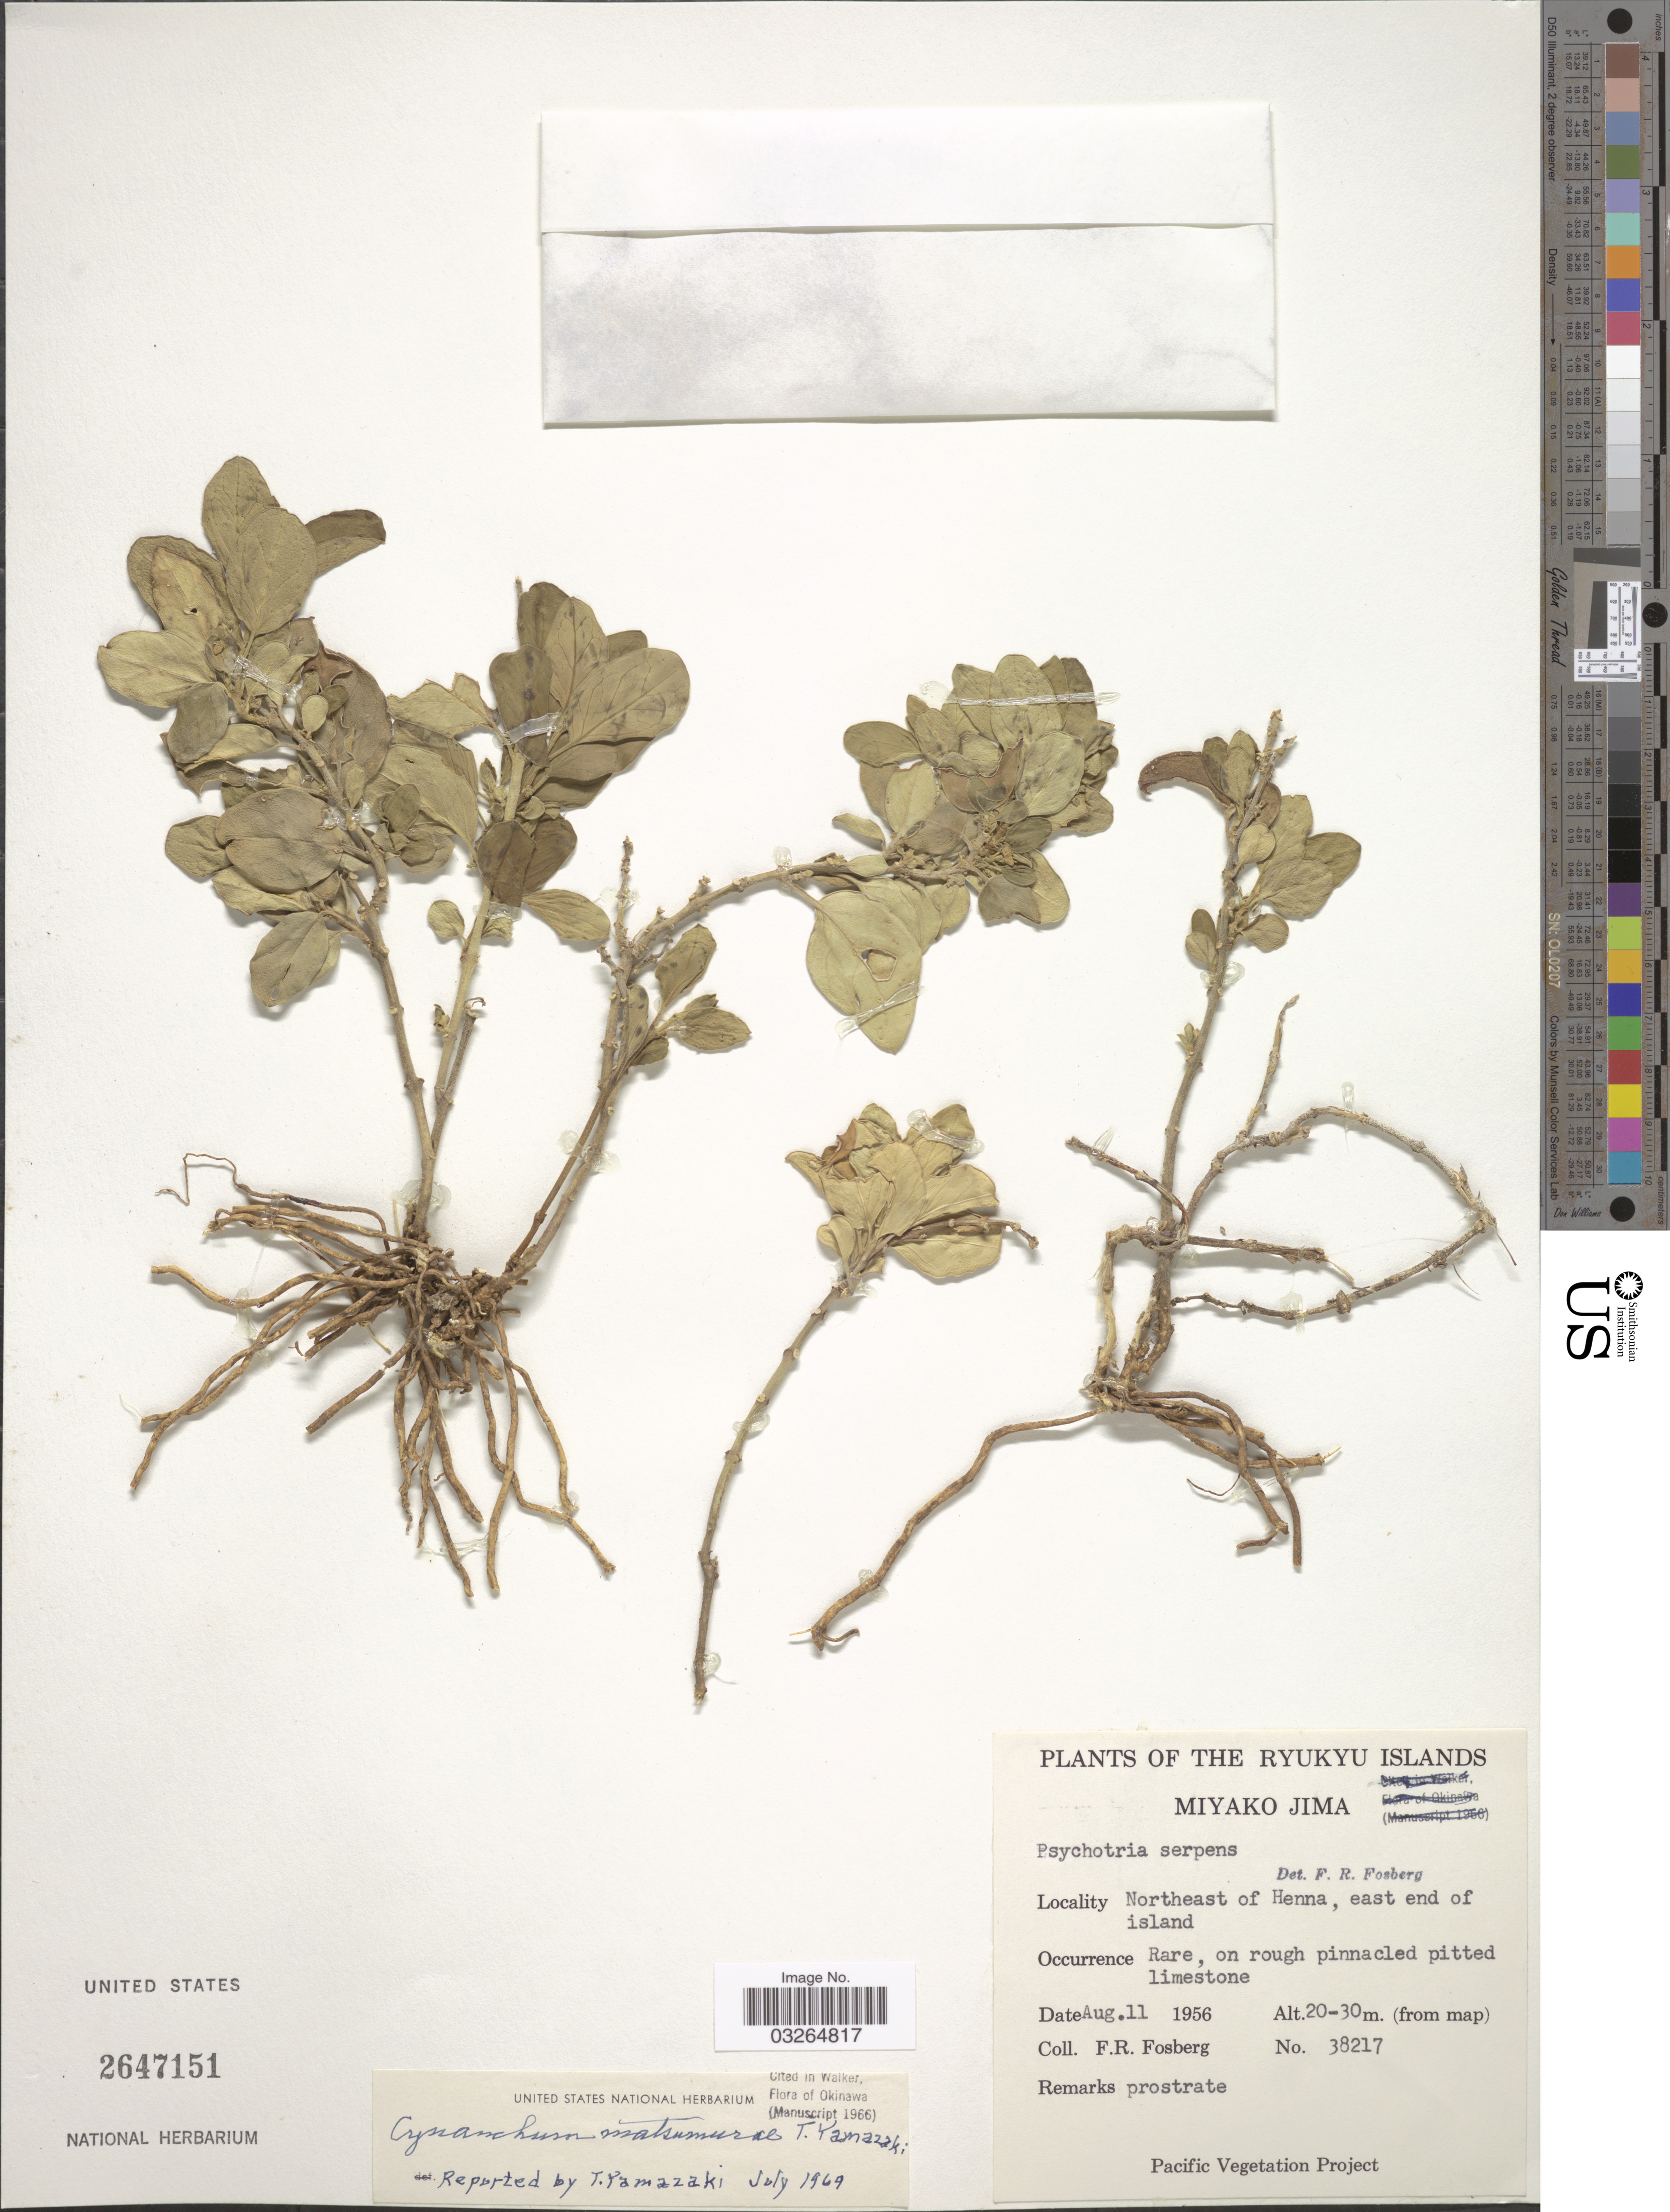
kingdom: Plantae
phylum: Tracheophyta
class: Magnoliopsida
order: Gentianales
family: Apocynaceae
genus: Cynanchum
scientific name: Cynanchum matsumurae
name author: T. Yamaz.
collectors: F. R. Fosberg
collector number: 38217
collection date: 1956-08-11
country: Japan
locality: Ryukyu Islands. Miyako Jima. Northeast of Henna, east end of island.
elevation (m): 20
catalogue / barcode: US 2647151